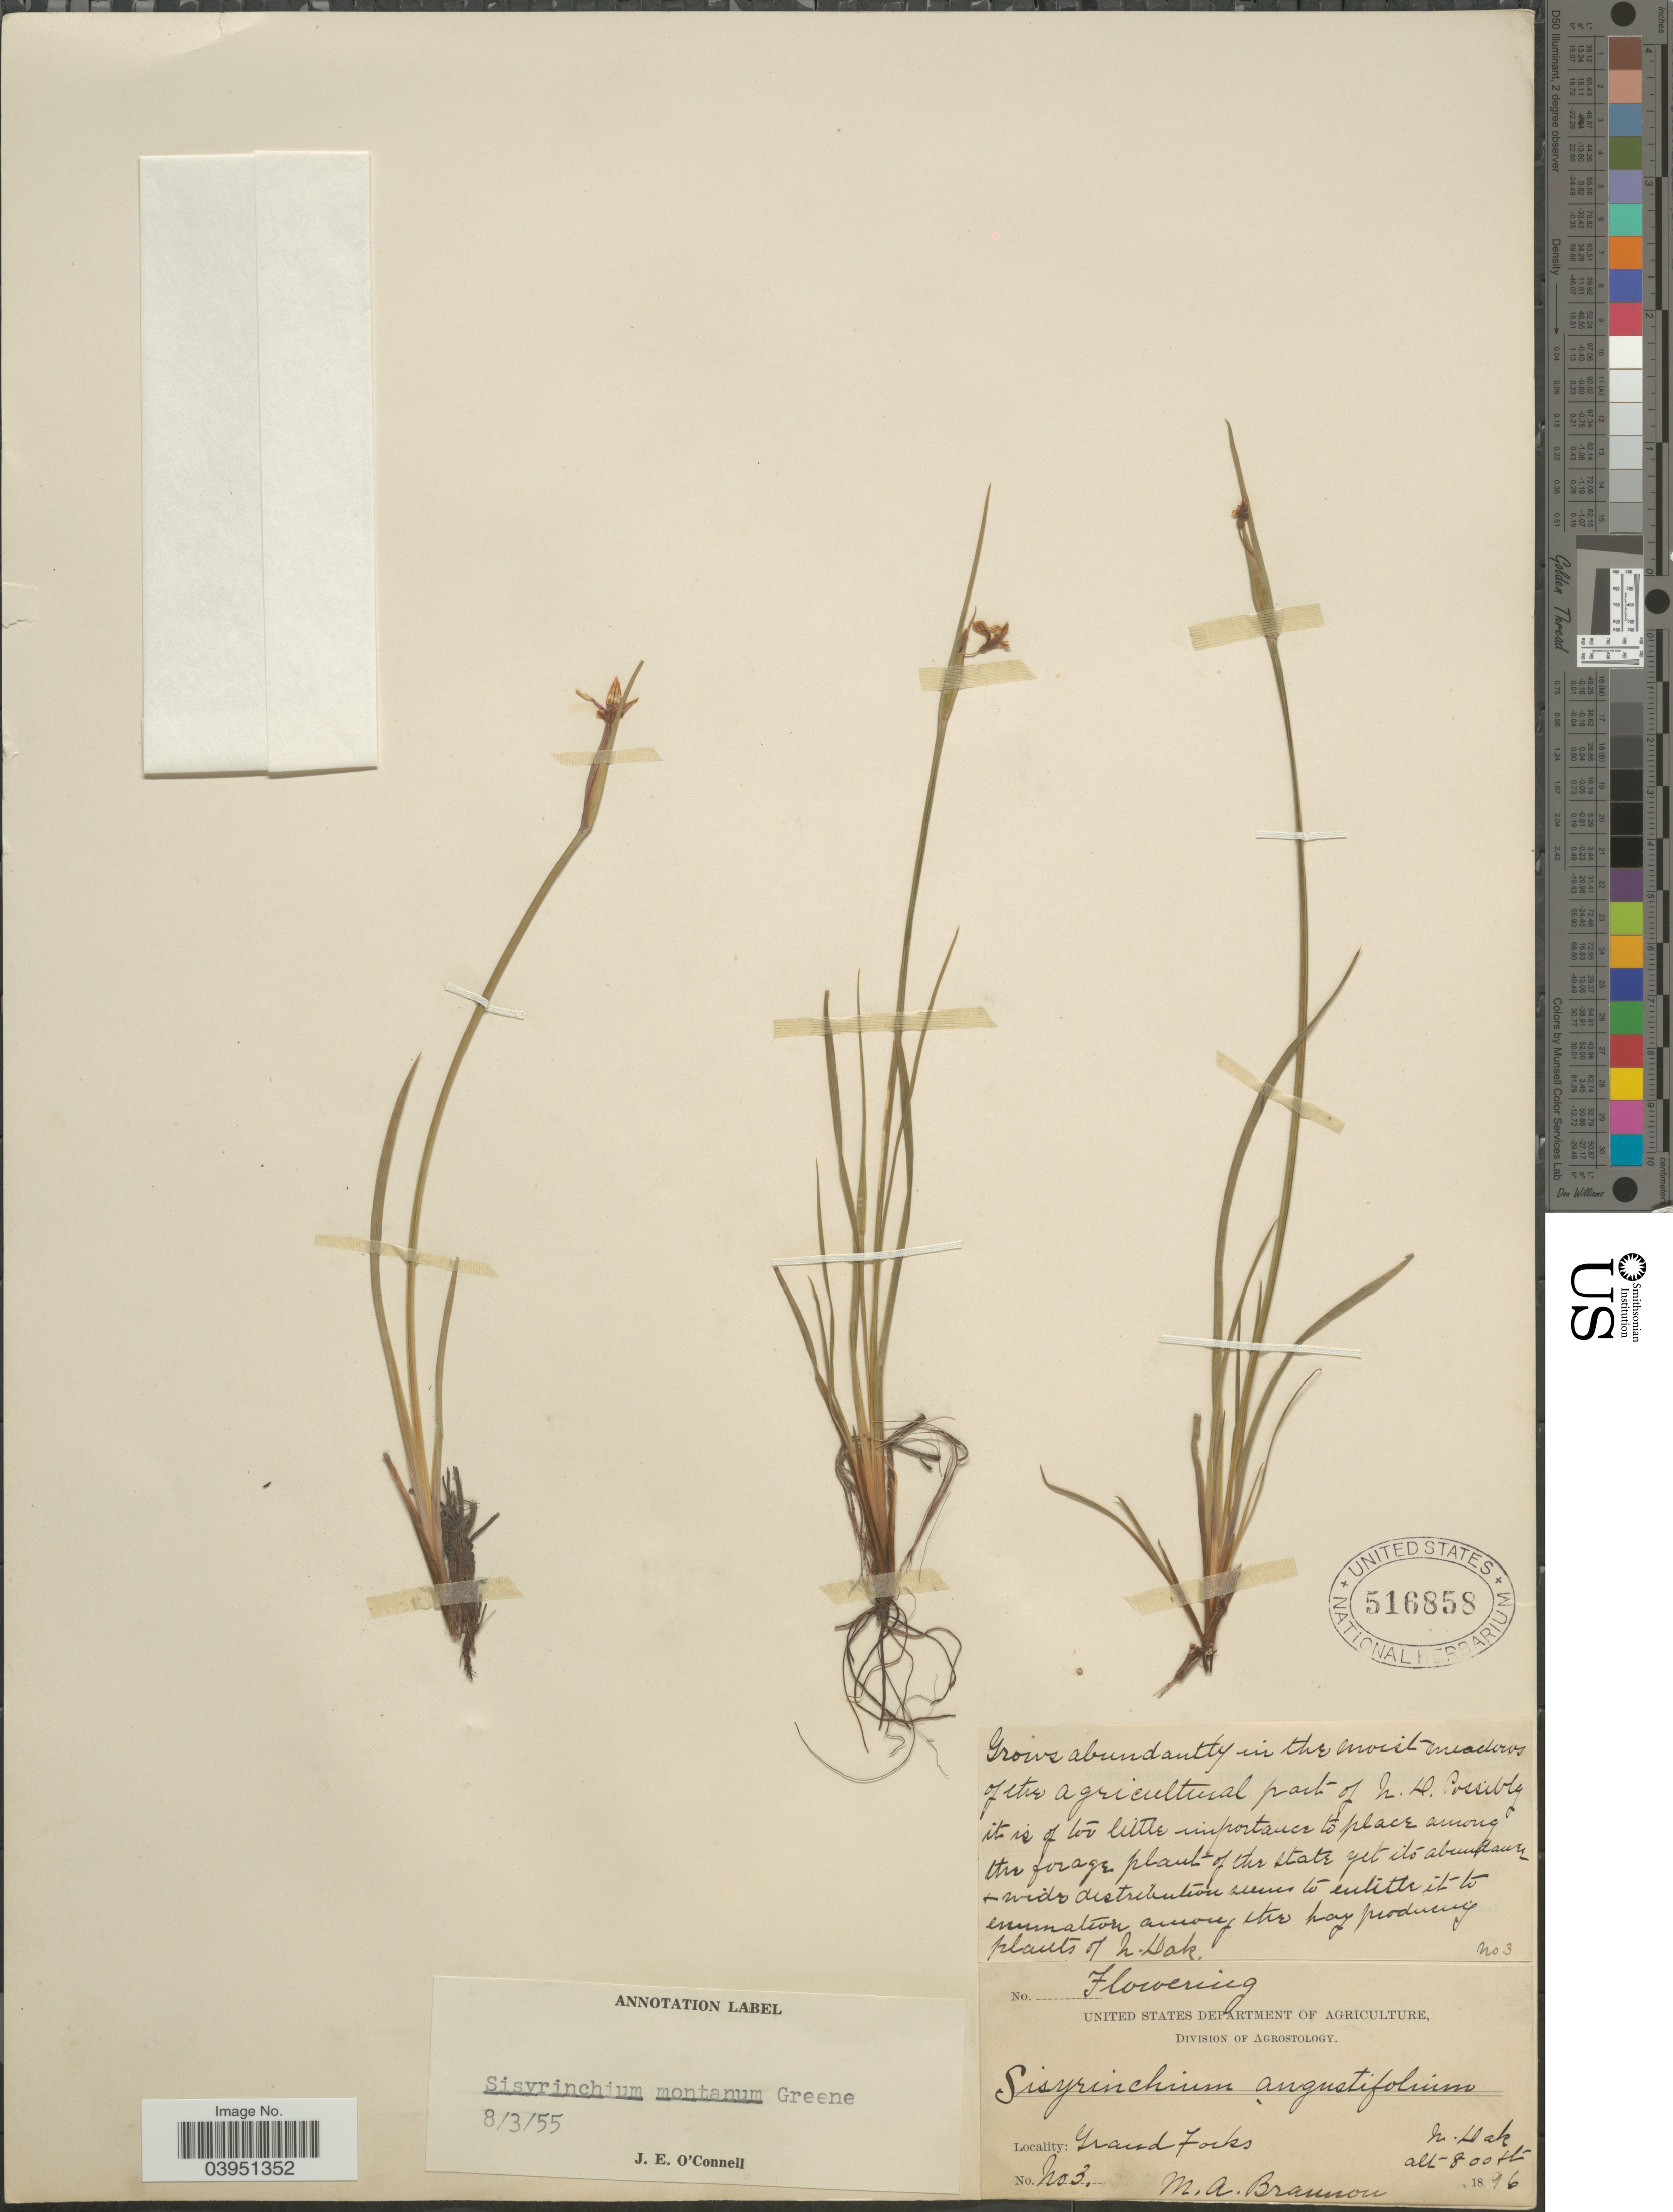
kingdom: Plantae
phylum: Tracheophyta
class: Liliopsida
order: Asparagales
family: Iridaceae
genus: Sisyrinchium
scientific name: Sisyrinchium montanum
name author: Greene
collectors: M. Brannon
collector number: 3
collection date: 1896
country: United States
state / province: North Dakota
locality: Grand Forks.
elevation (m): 244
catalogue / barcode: US 516858